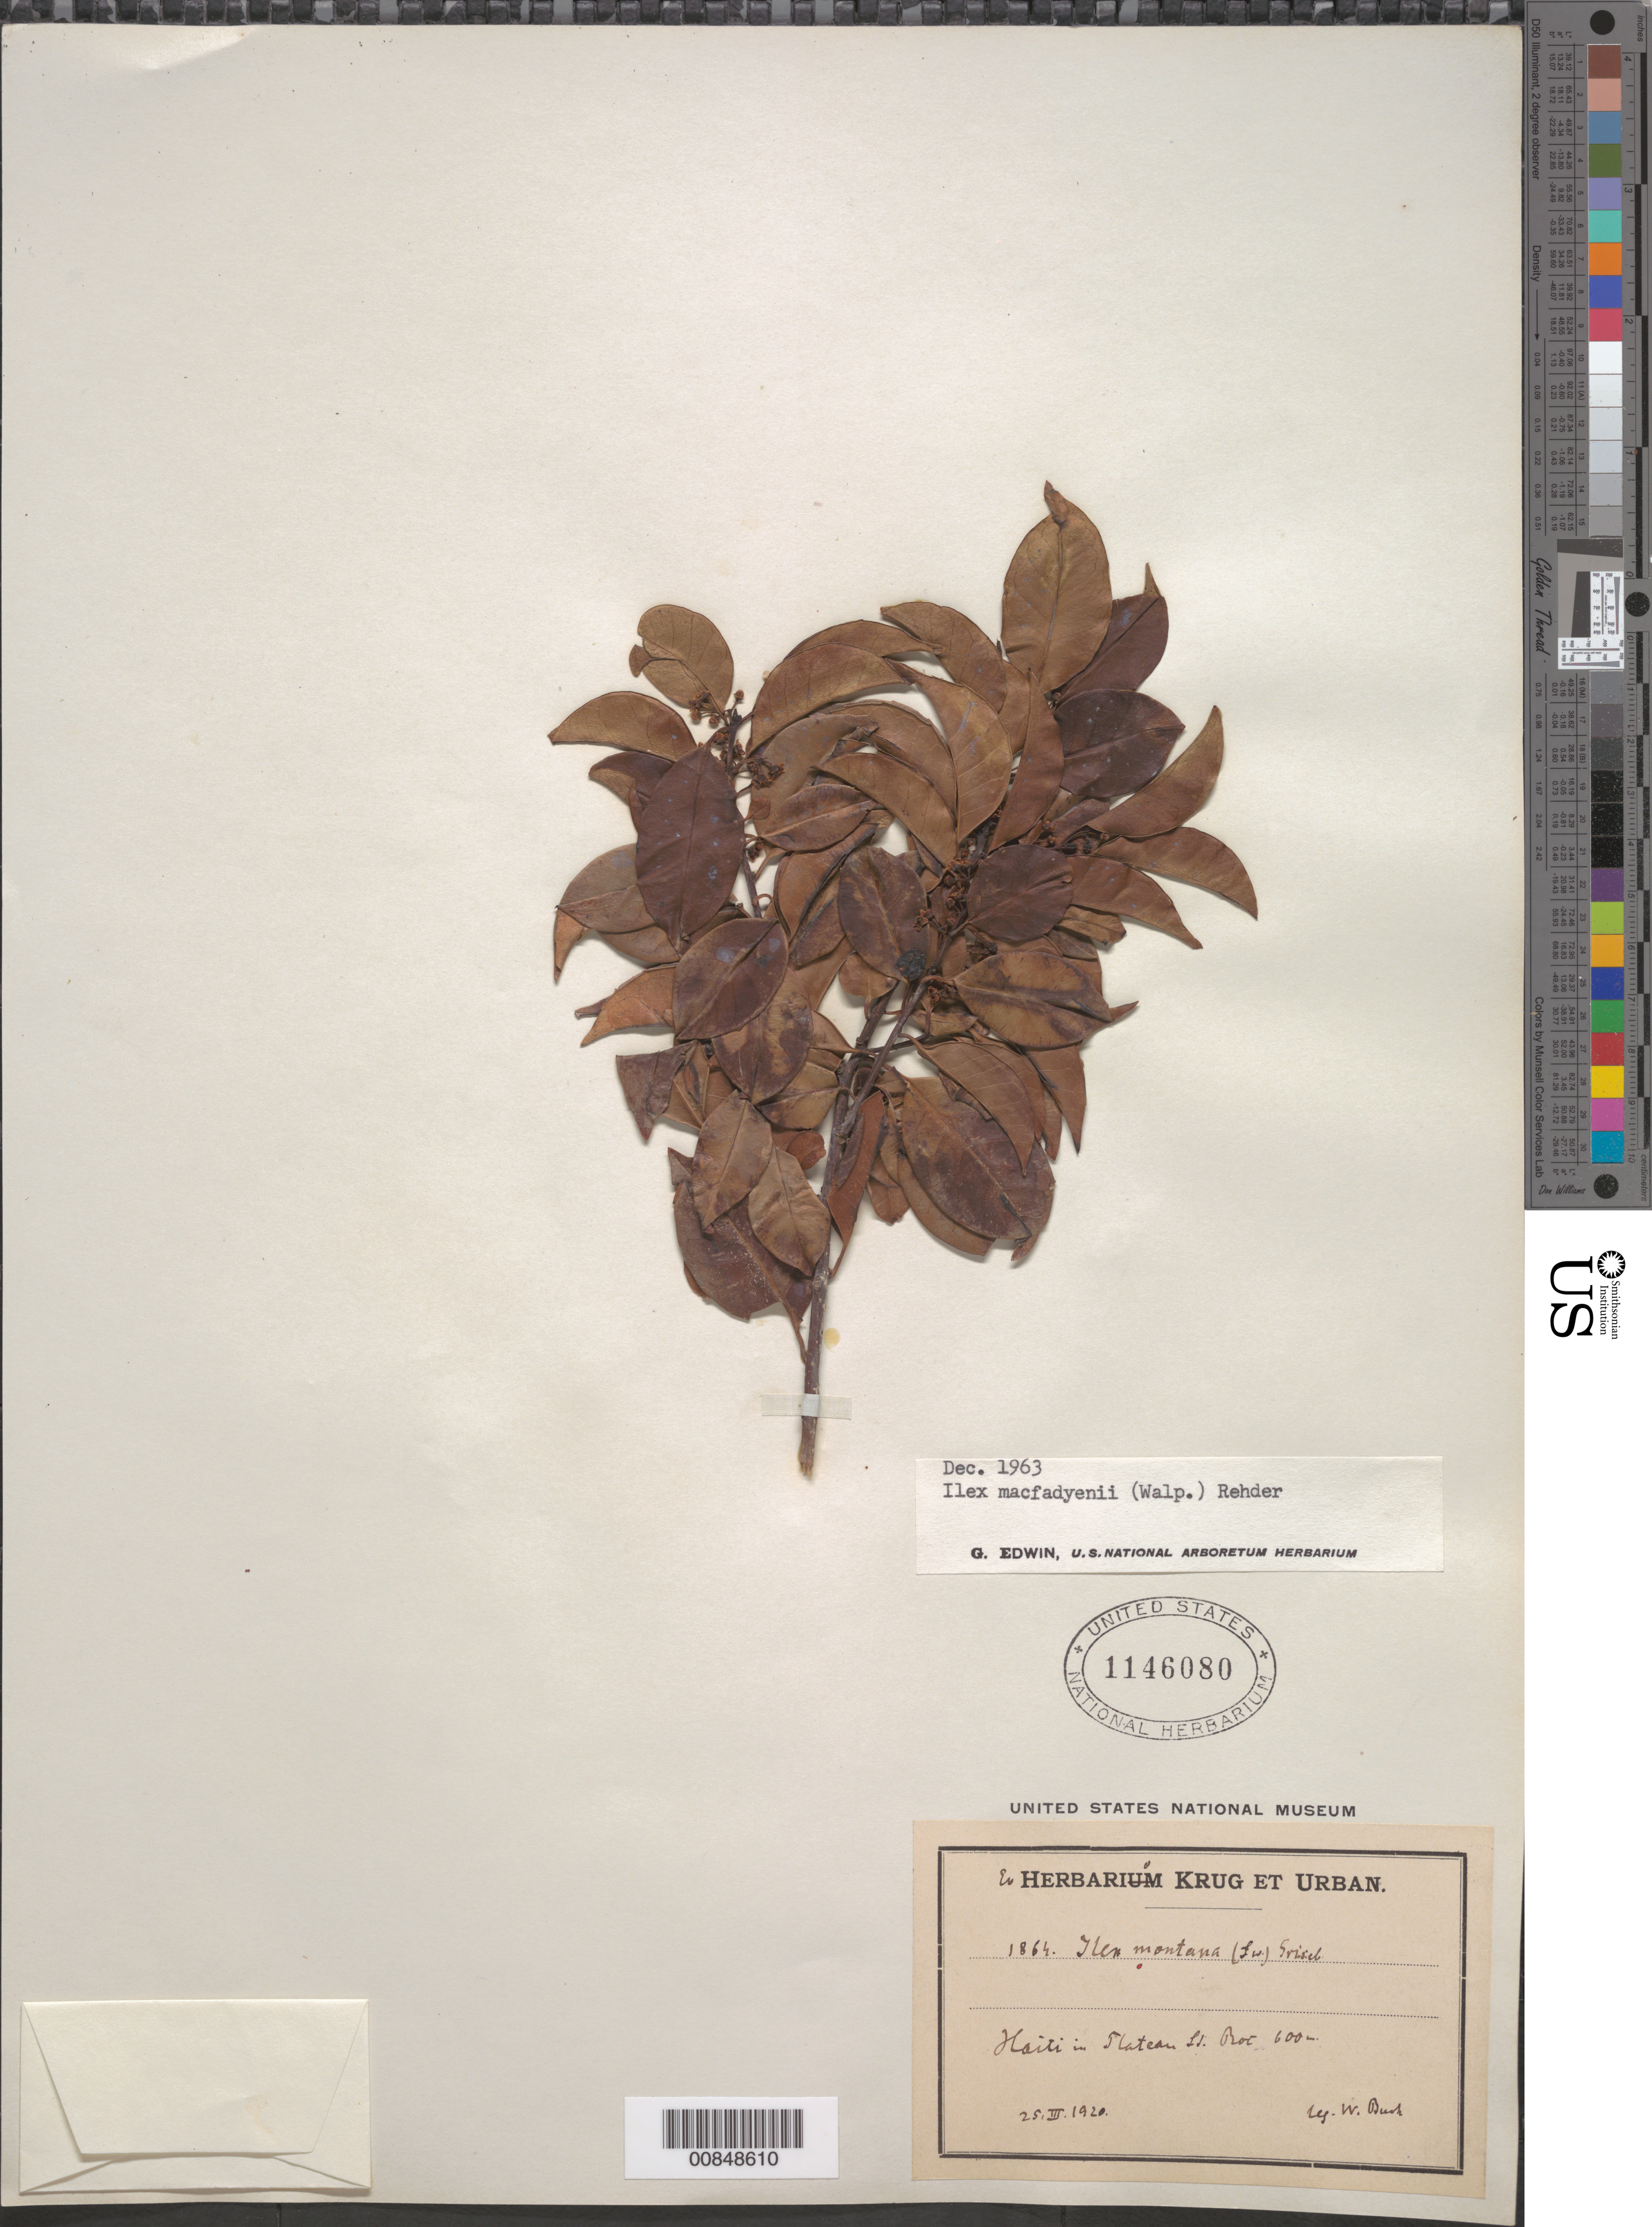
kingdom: Plantae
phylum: Tracheophyta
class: Magnoliopsida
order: Aquifoliales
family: Aquifoliaceae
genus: Ilex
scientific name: Ilex macfadyenii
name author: Rehder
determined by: Edwin, G.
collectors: W. Bush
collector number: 1864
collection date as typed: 25 Mar 1920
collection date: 1920-03-25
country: Haiti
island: Hispaniola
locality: Plateau St. "Boc"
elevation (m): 600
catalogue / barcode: US 1146080